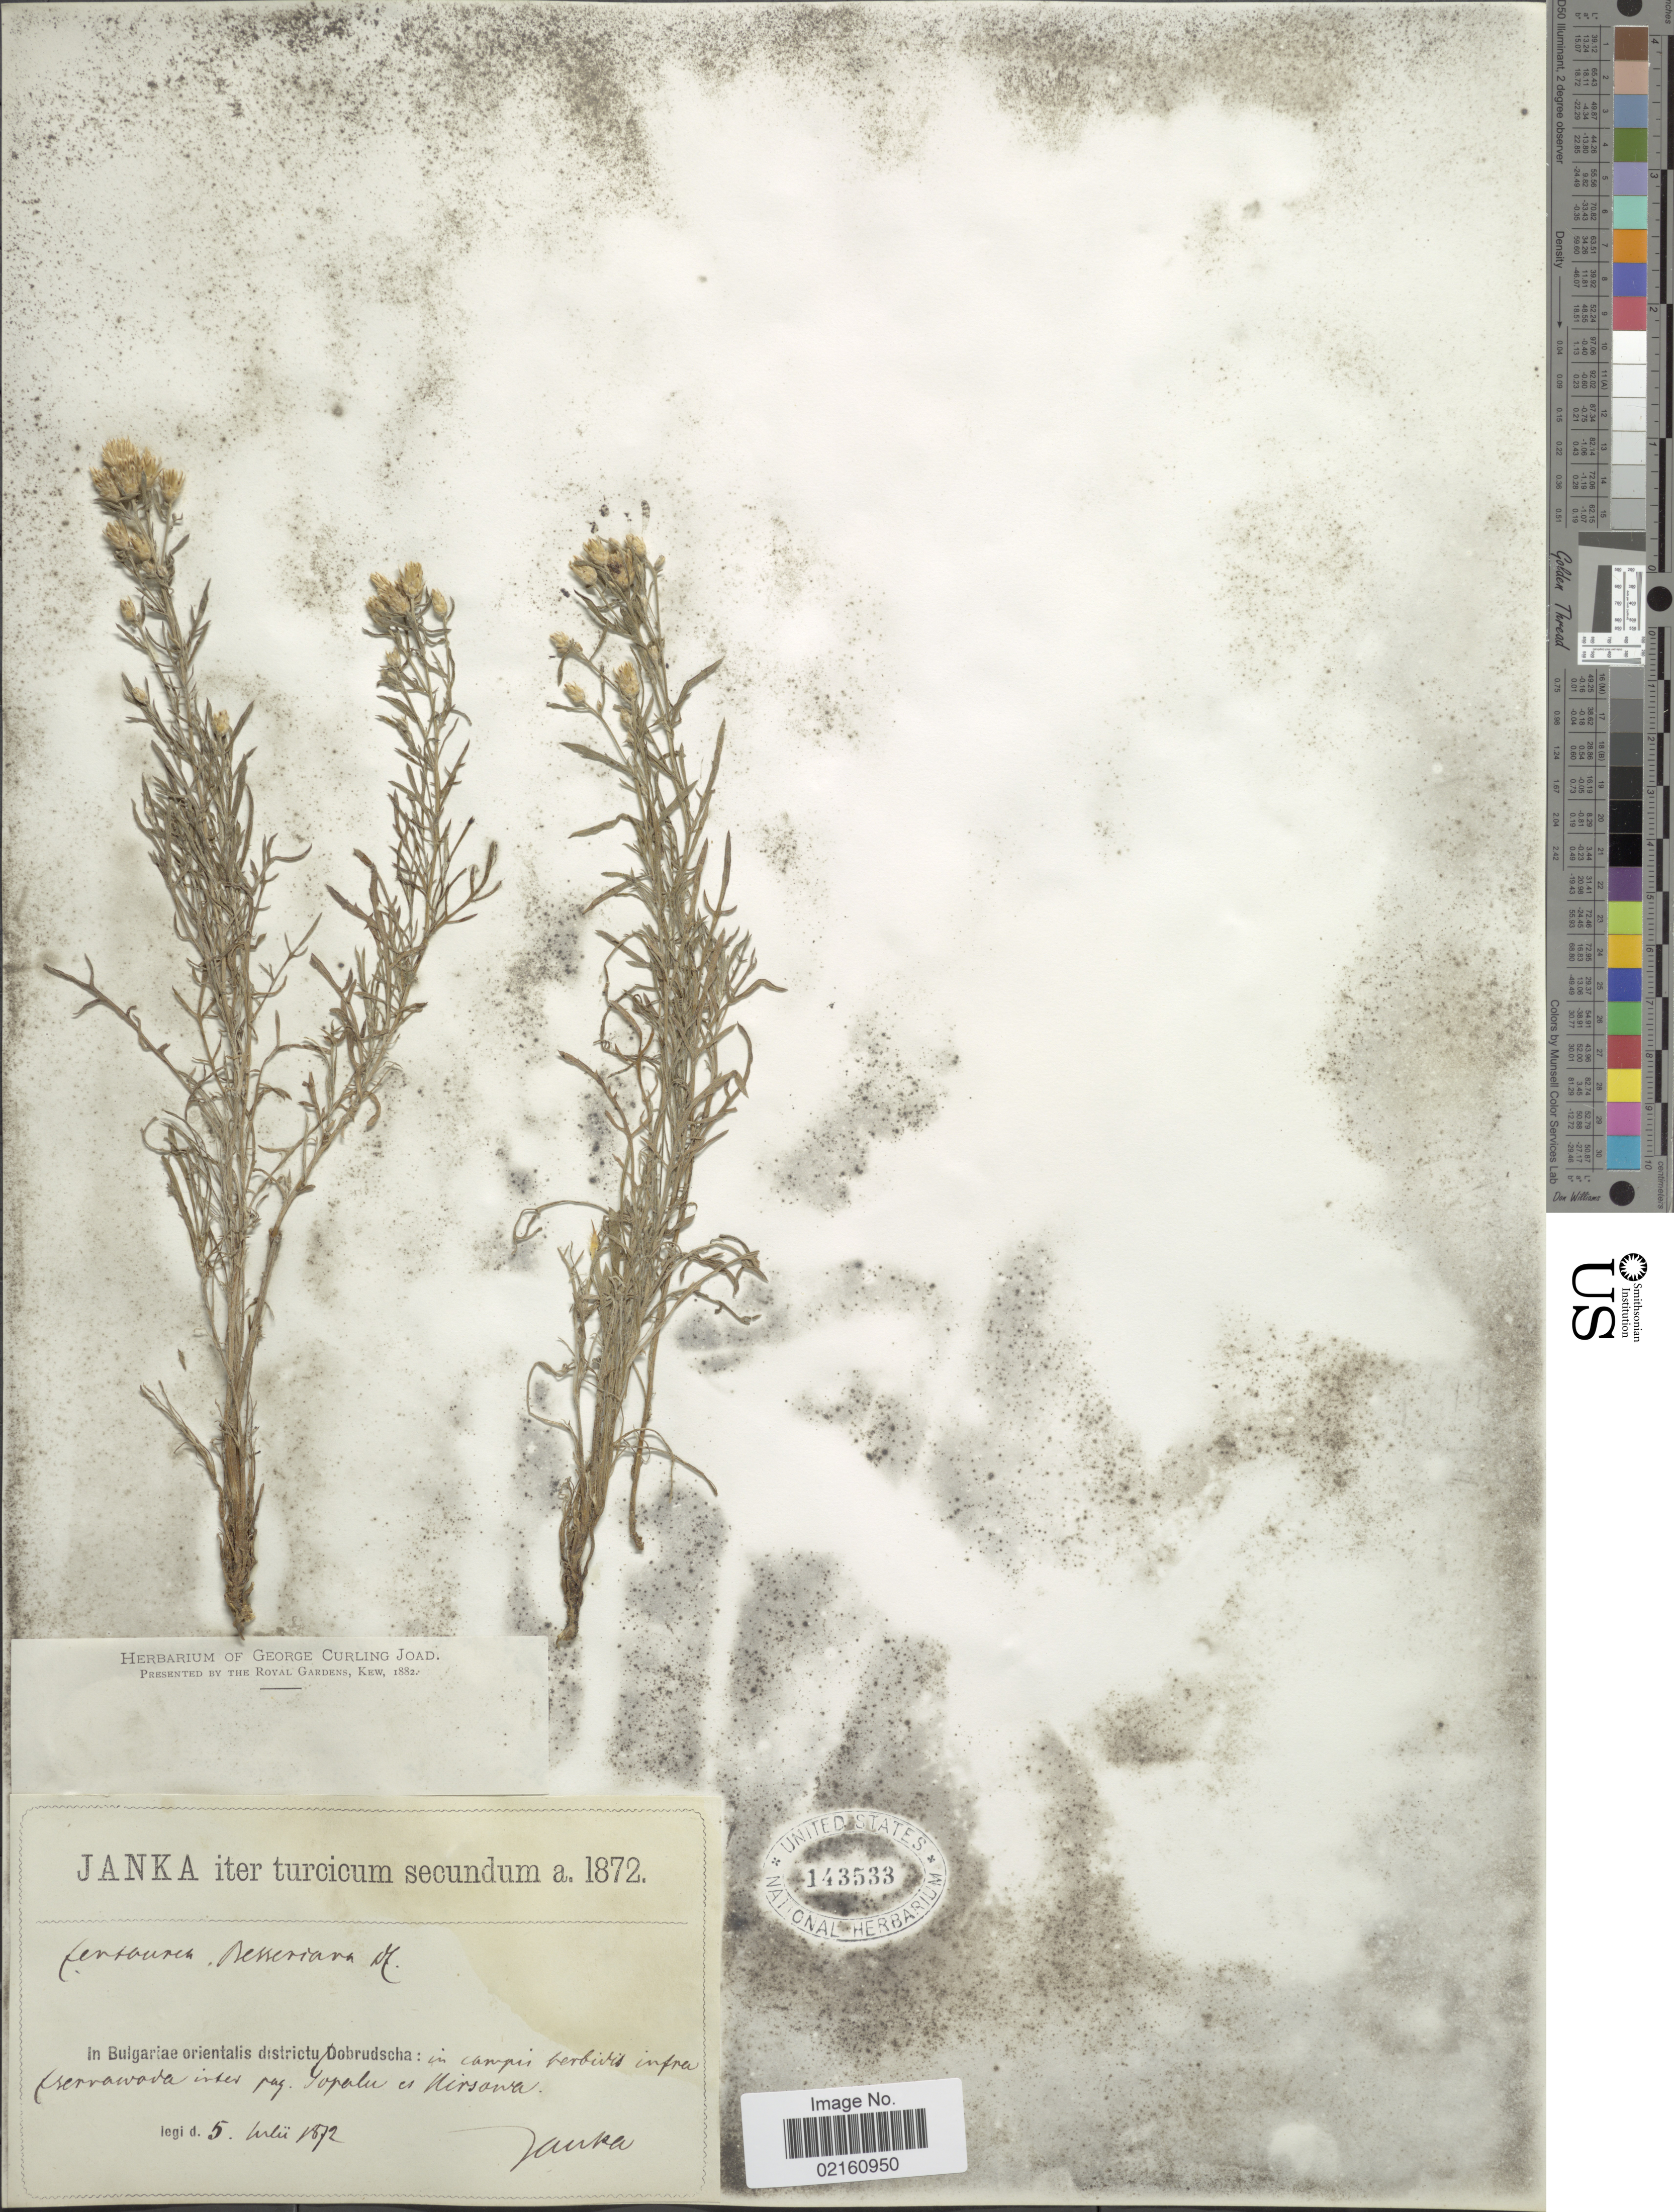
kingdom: Plantae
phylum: Tracheophyta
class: Magnoliopsida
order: Asterales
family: Asteraceae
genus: Centaurea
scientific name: Centaurea besseriana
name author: DC.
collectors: V. Janka von Bulcs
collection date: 1872-07-05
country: Bulgaria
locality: Bulgariae orientalis districtu Dobrudscha, inter pag. Topalu et Hirsana [interpreted]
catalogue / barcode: US 143533